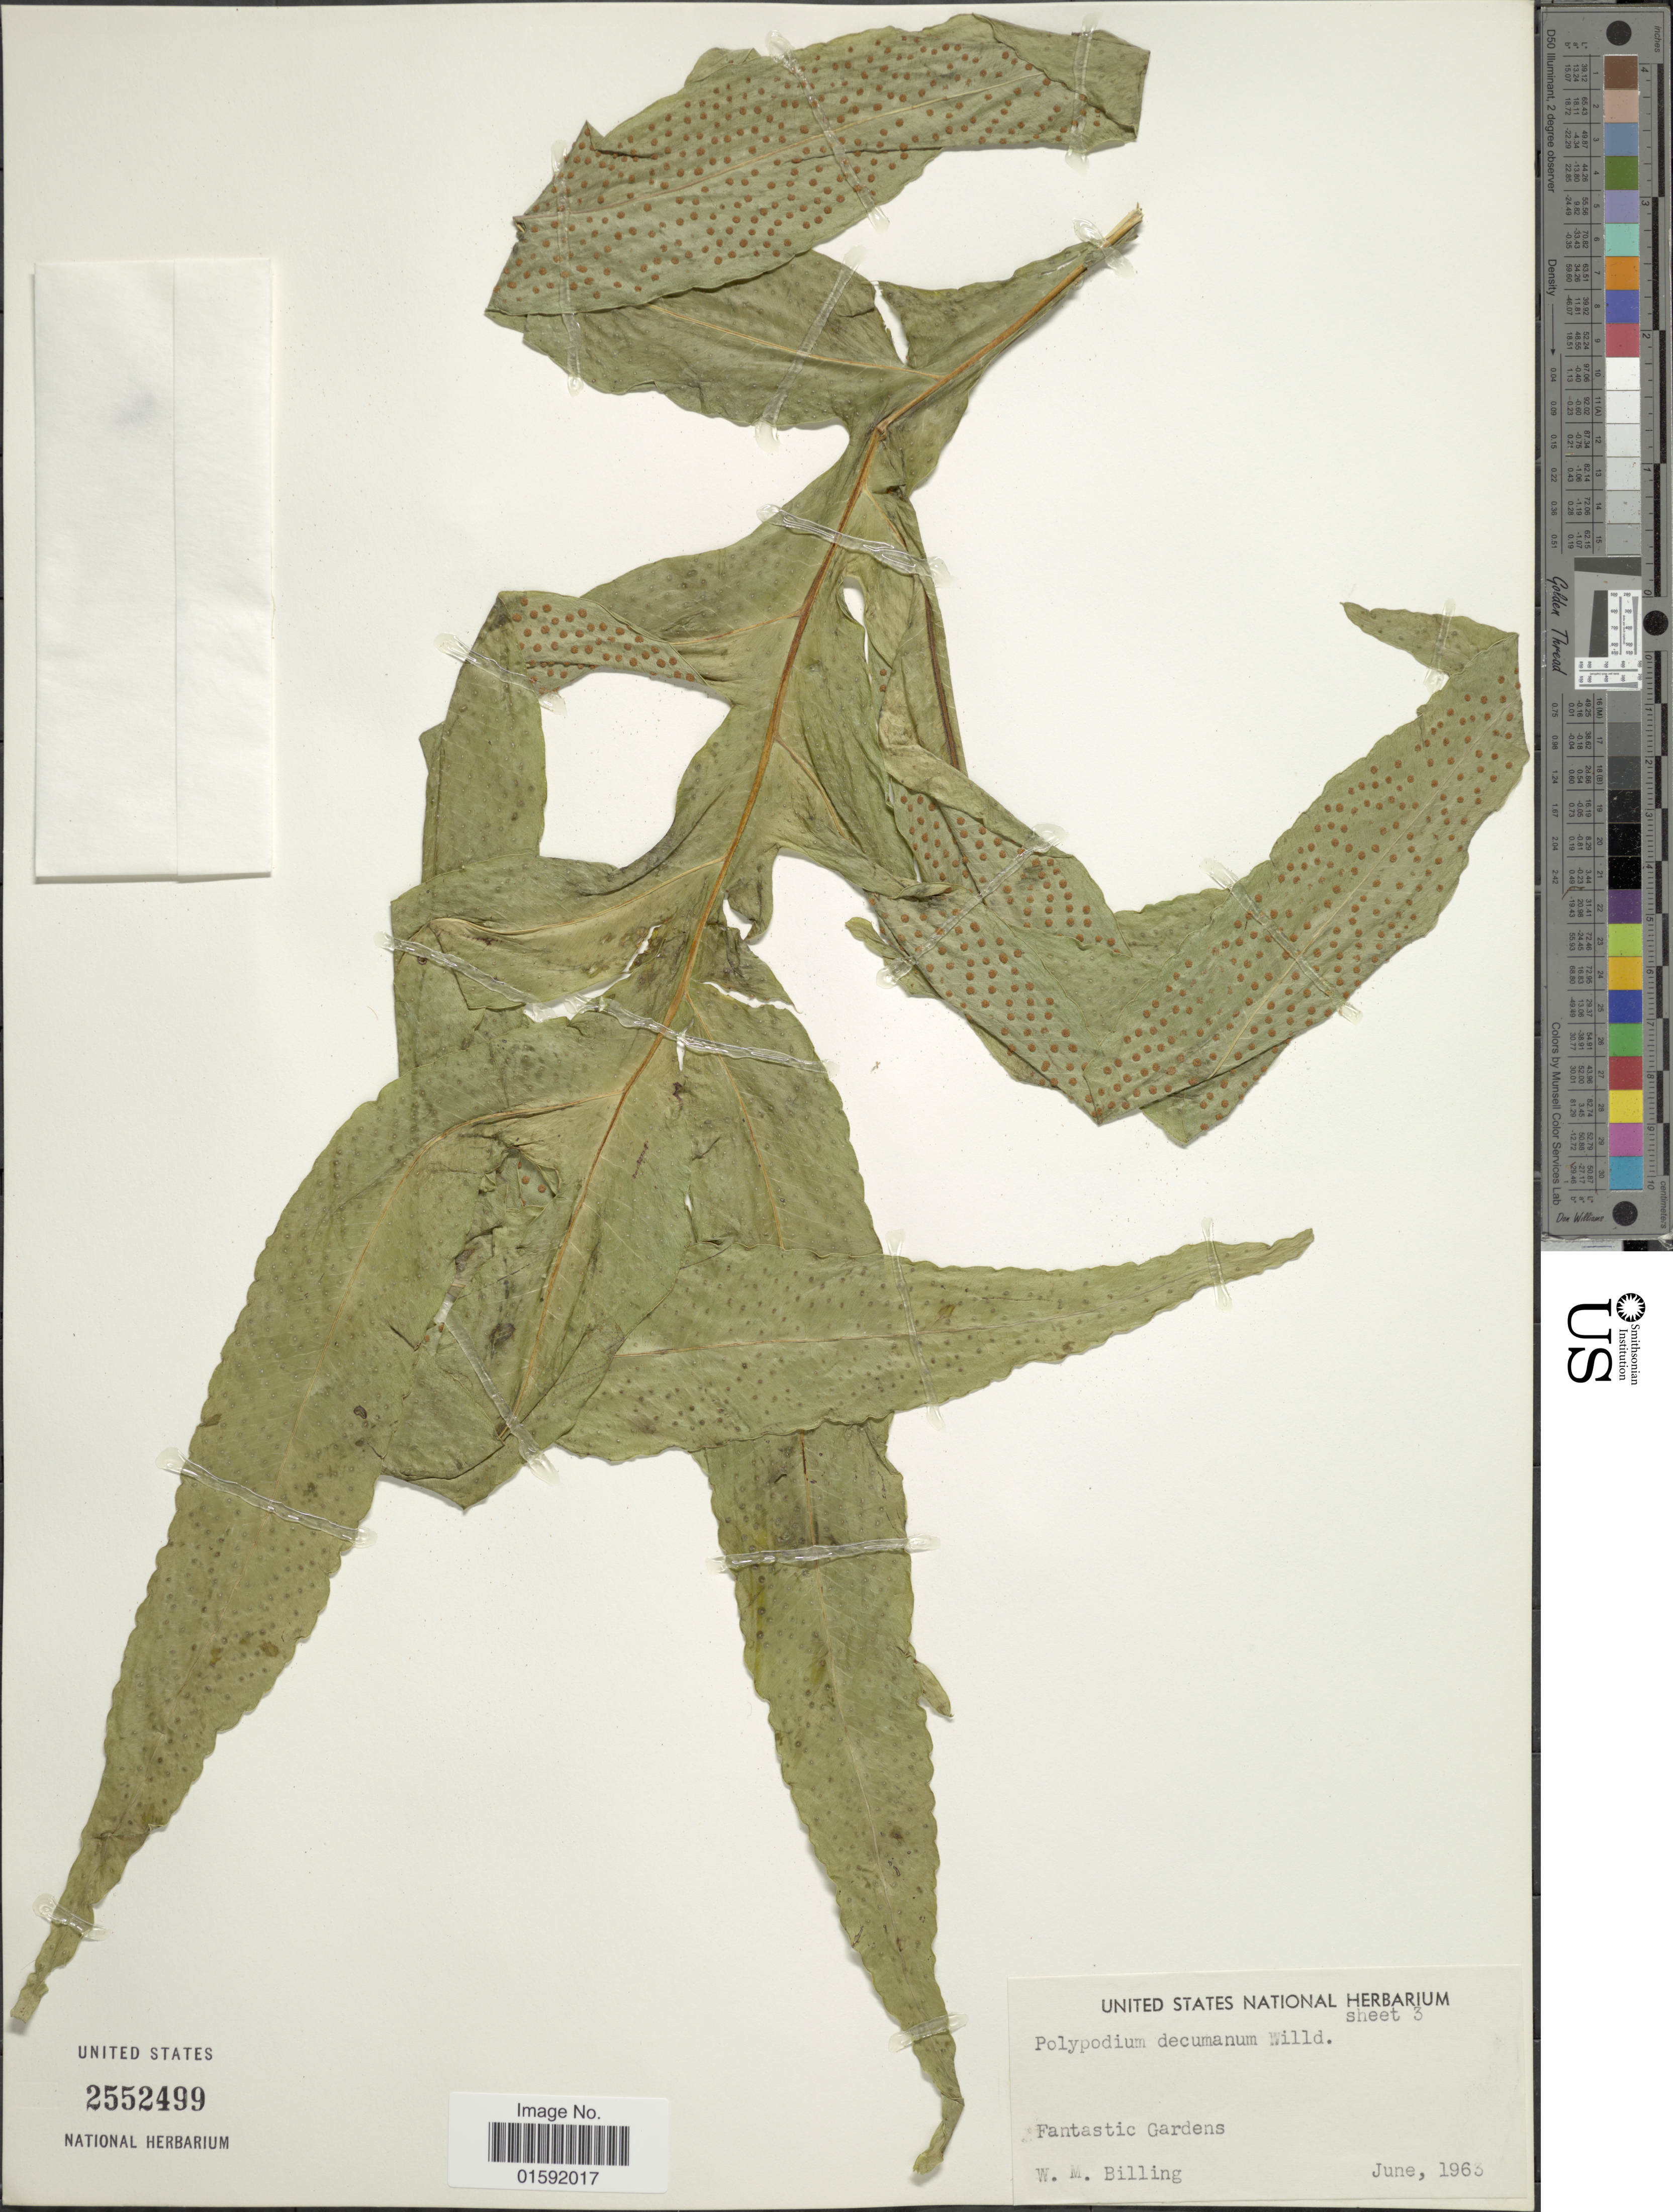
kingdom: Plantae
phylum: Tracheophyta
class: Polypodiopsida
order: Polypodiales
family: Polypodiaceae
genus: Phlebodium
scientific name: Phlebodium decumanum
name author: (Willd.) J. Sm.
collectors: W. Billing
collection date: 1963-06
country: United States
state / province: Florida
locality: Fantastic Gardens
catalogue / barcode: US 2552499